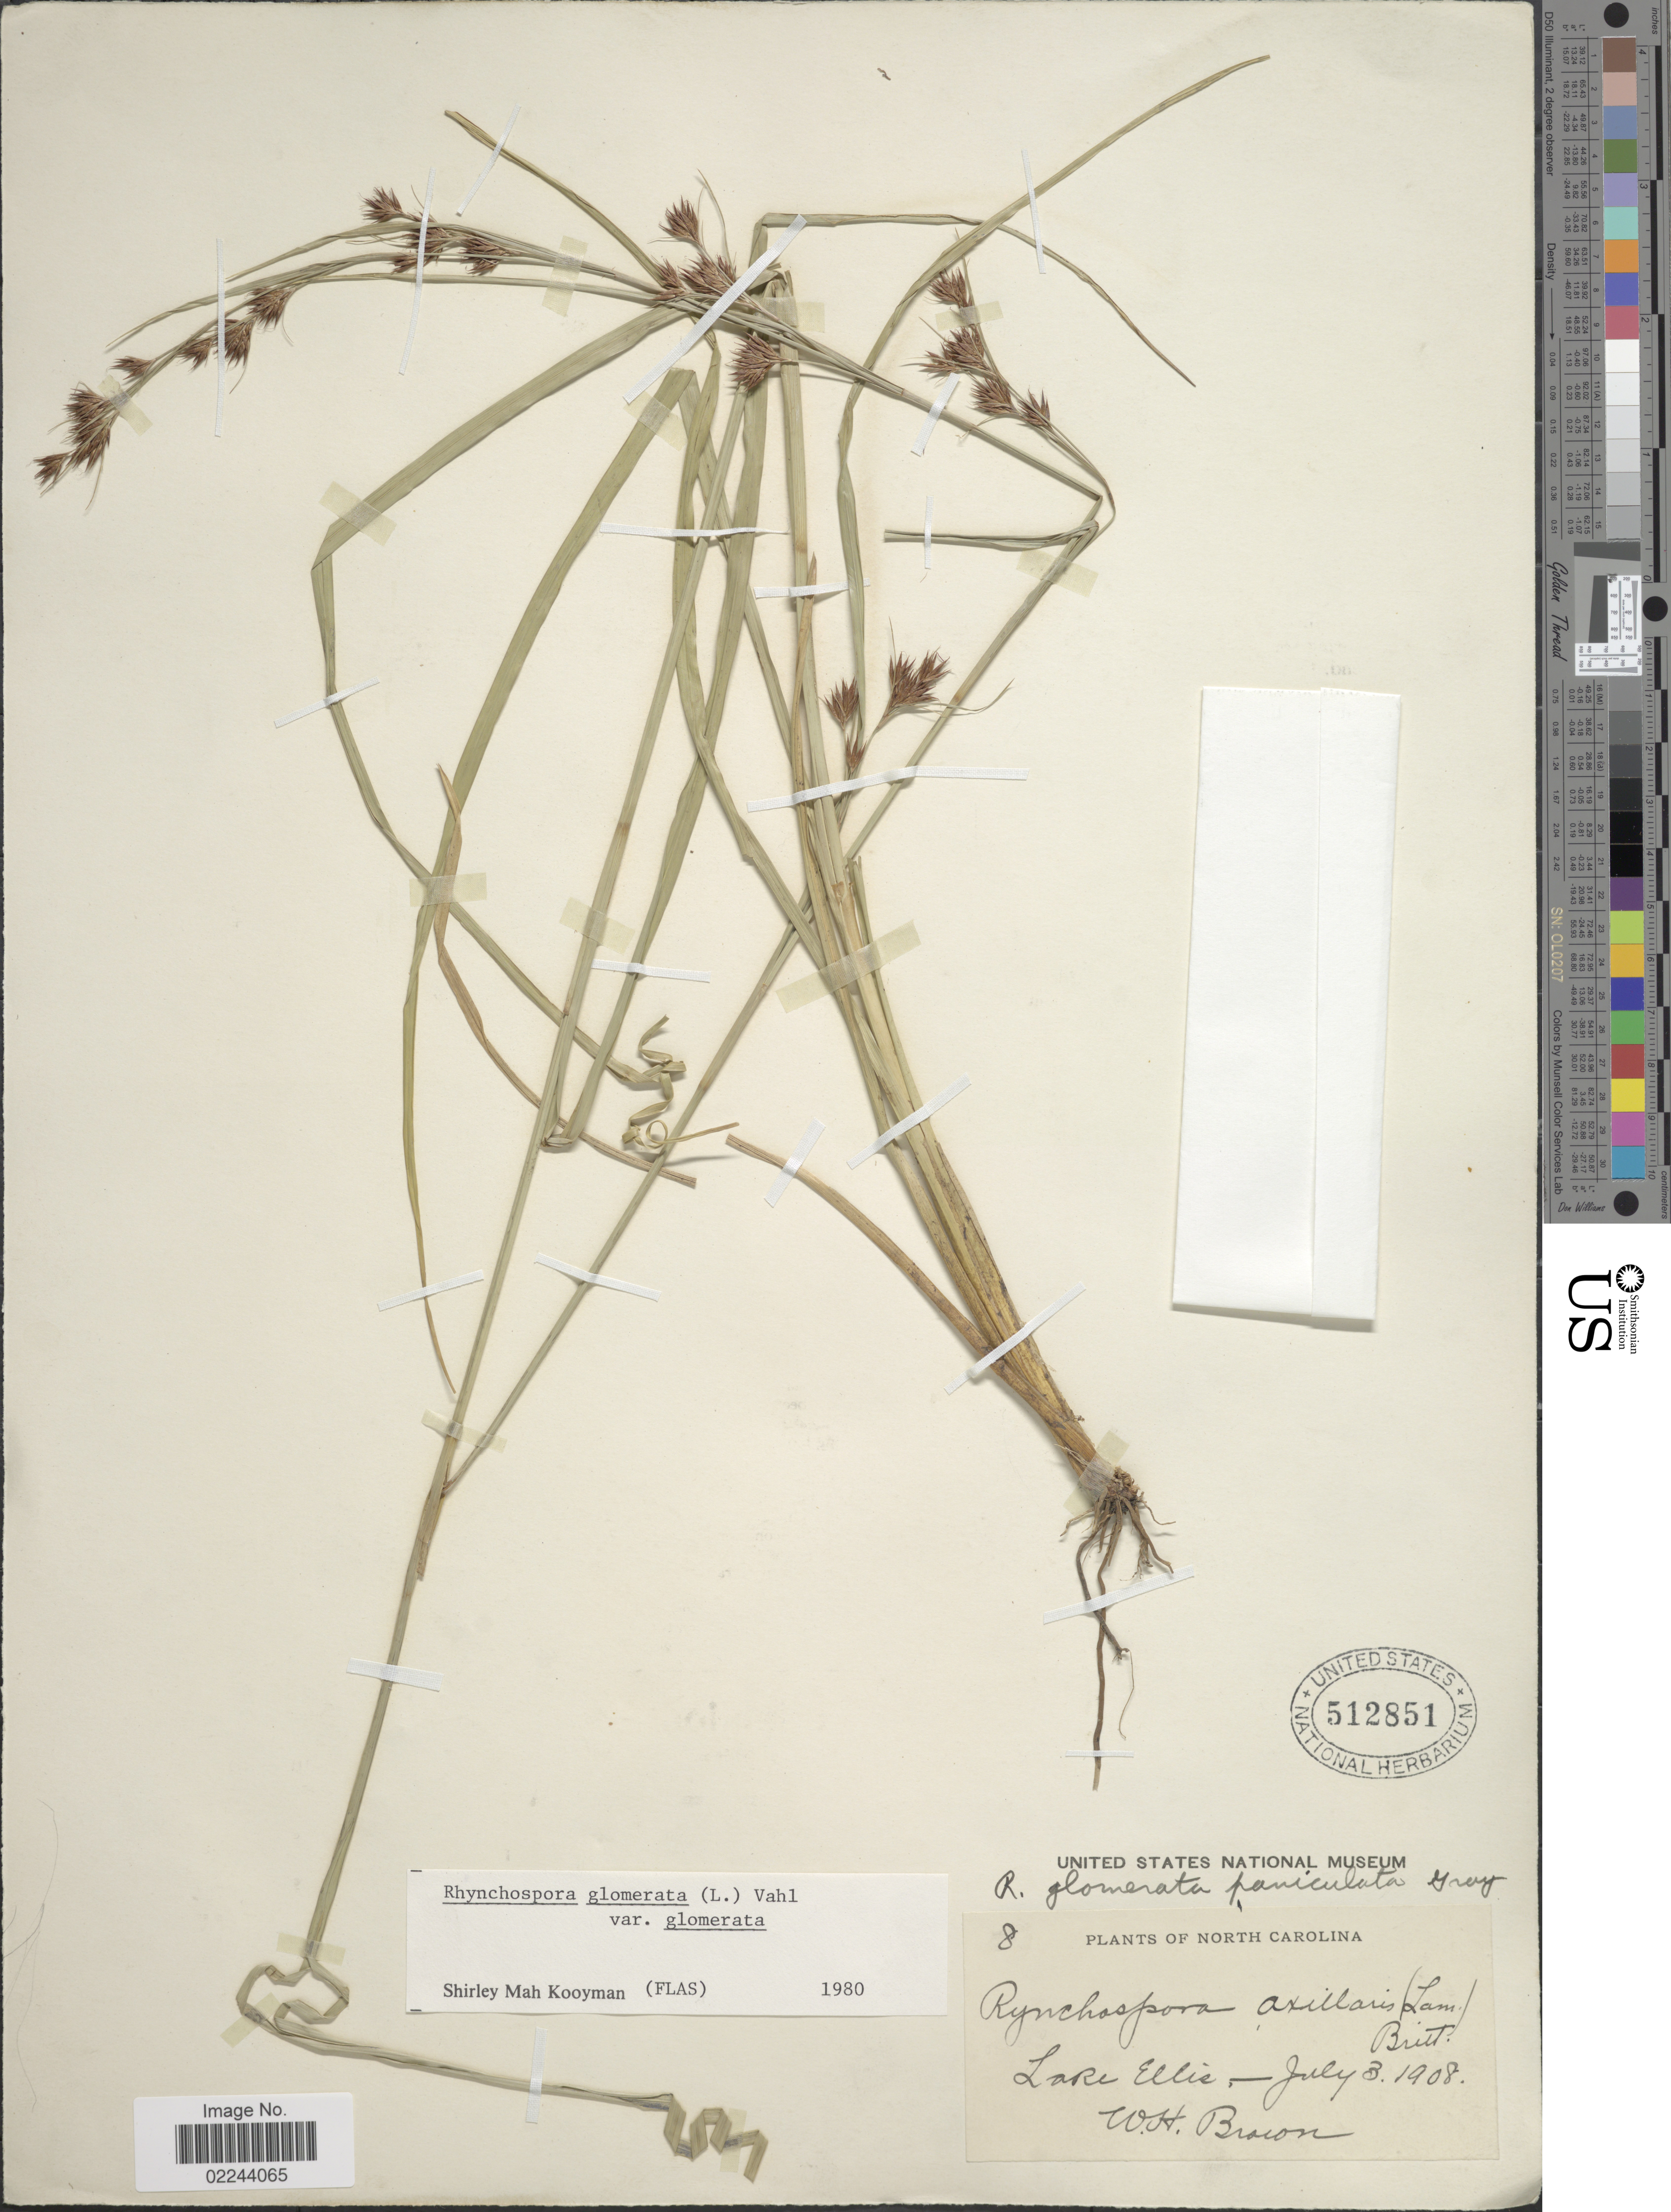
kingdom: Plantae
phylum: Tracheophyta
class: Liliopsida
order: Poales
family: Cyperaceae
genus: Rhynchospora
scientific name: Rhynchospora glomerata var. glomerata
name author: (L.) Vahl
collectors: W. H. Brown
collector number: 8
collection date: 1908-07-03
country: United States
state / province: North Carolina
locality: Lake Ellis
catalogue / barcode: US 512851